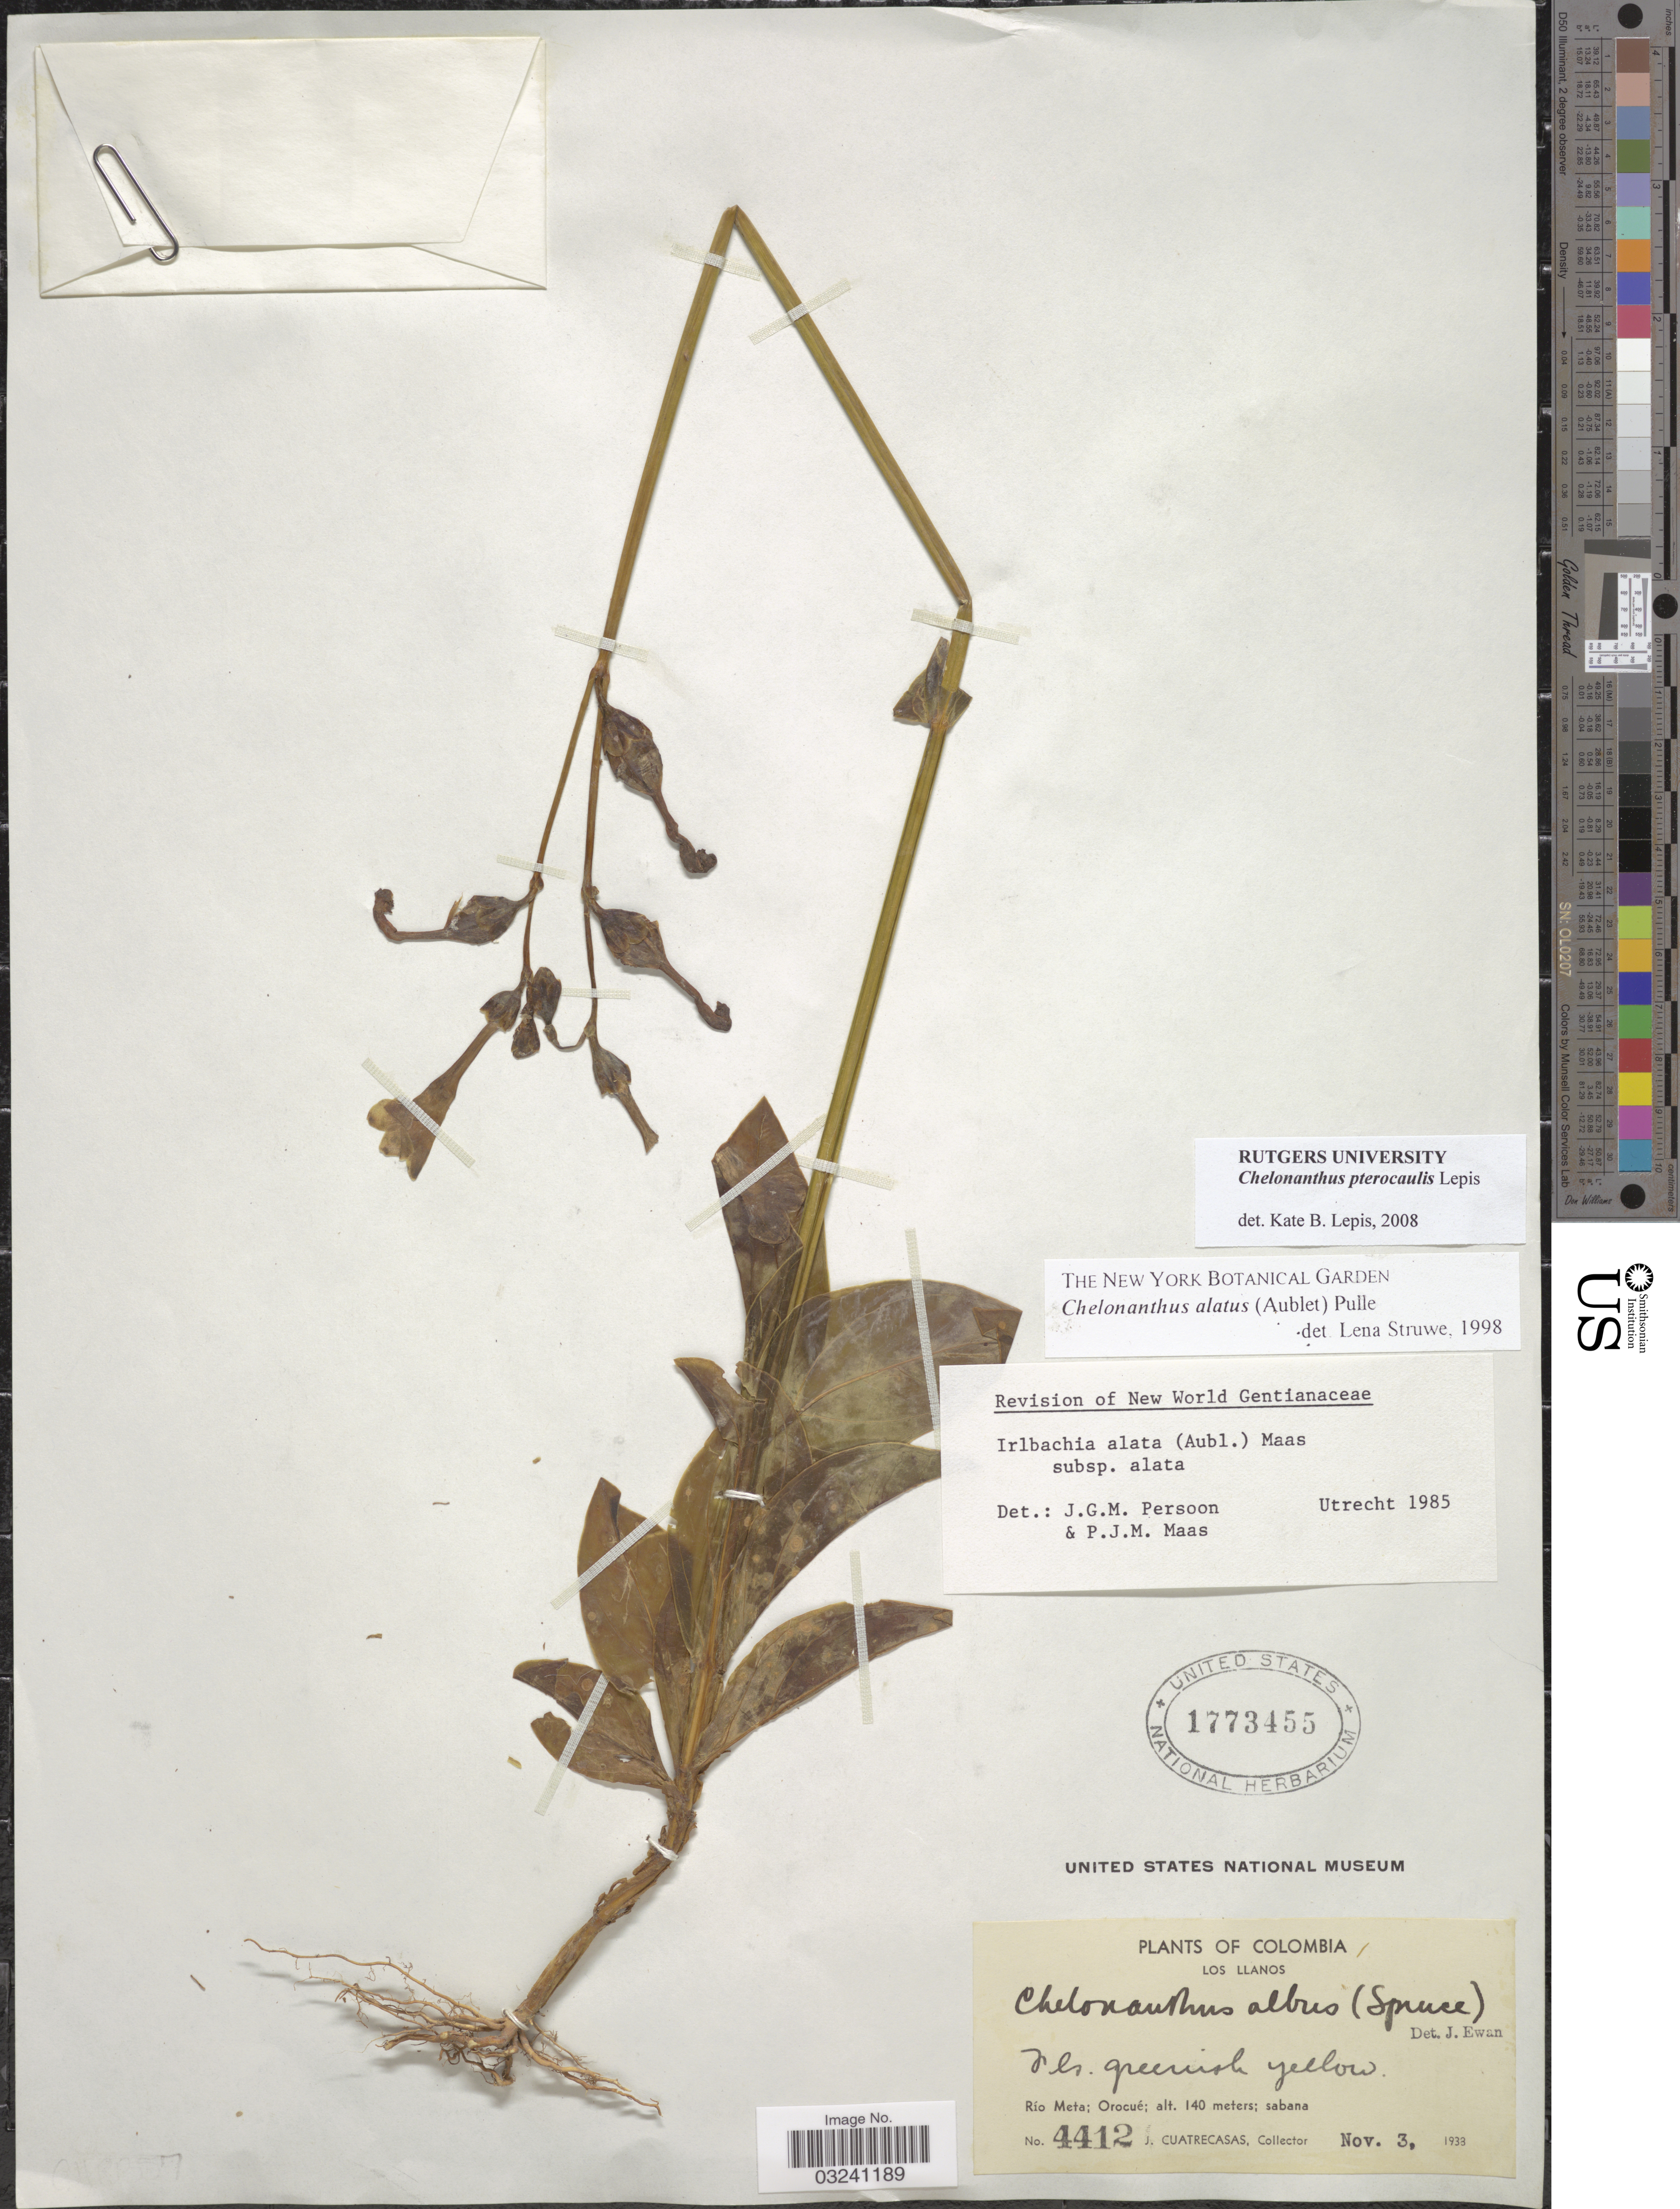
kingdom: Plantae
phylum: Tracheophyta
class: Magnoliopsida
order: Gentianales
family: Gentianaceae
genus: Chelonanthus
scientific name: Chelonanthus pterocaulis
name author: Lepis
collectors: J. Cuatrecasas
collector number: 4412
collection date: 1933-11-03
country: Colombia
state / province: Meta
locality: Los Llanos. Río Meta: Orocué.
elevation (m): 140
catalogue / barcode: US 1773455